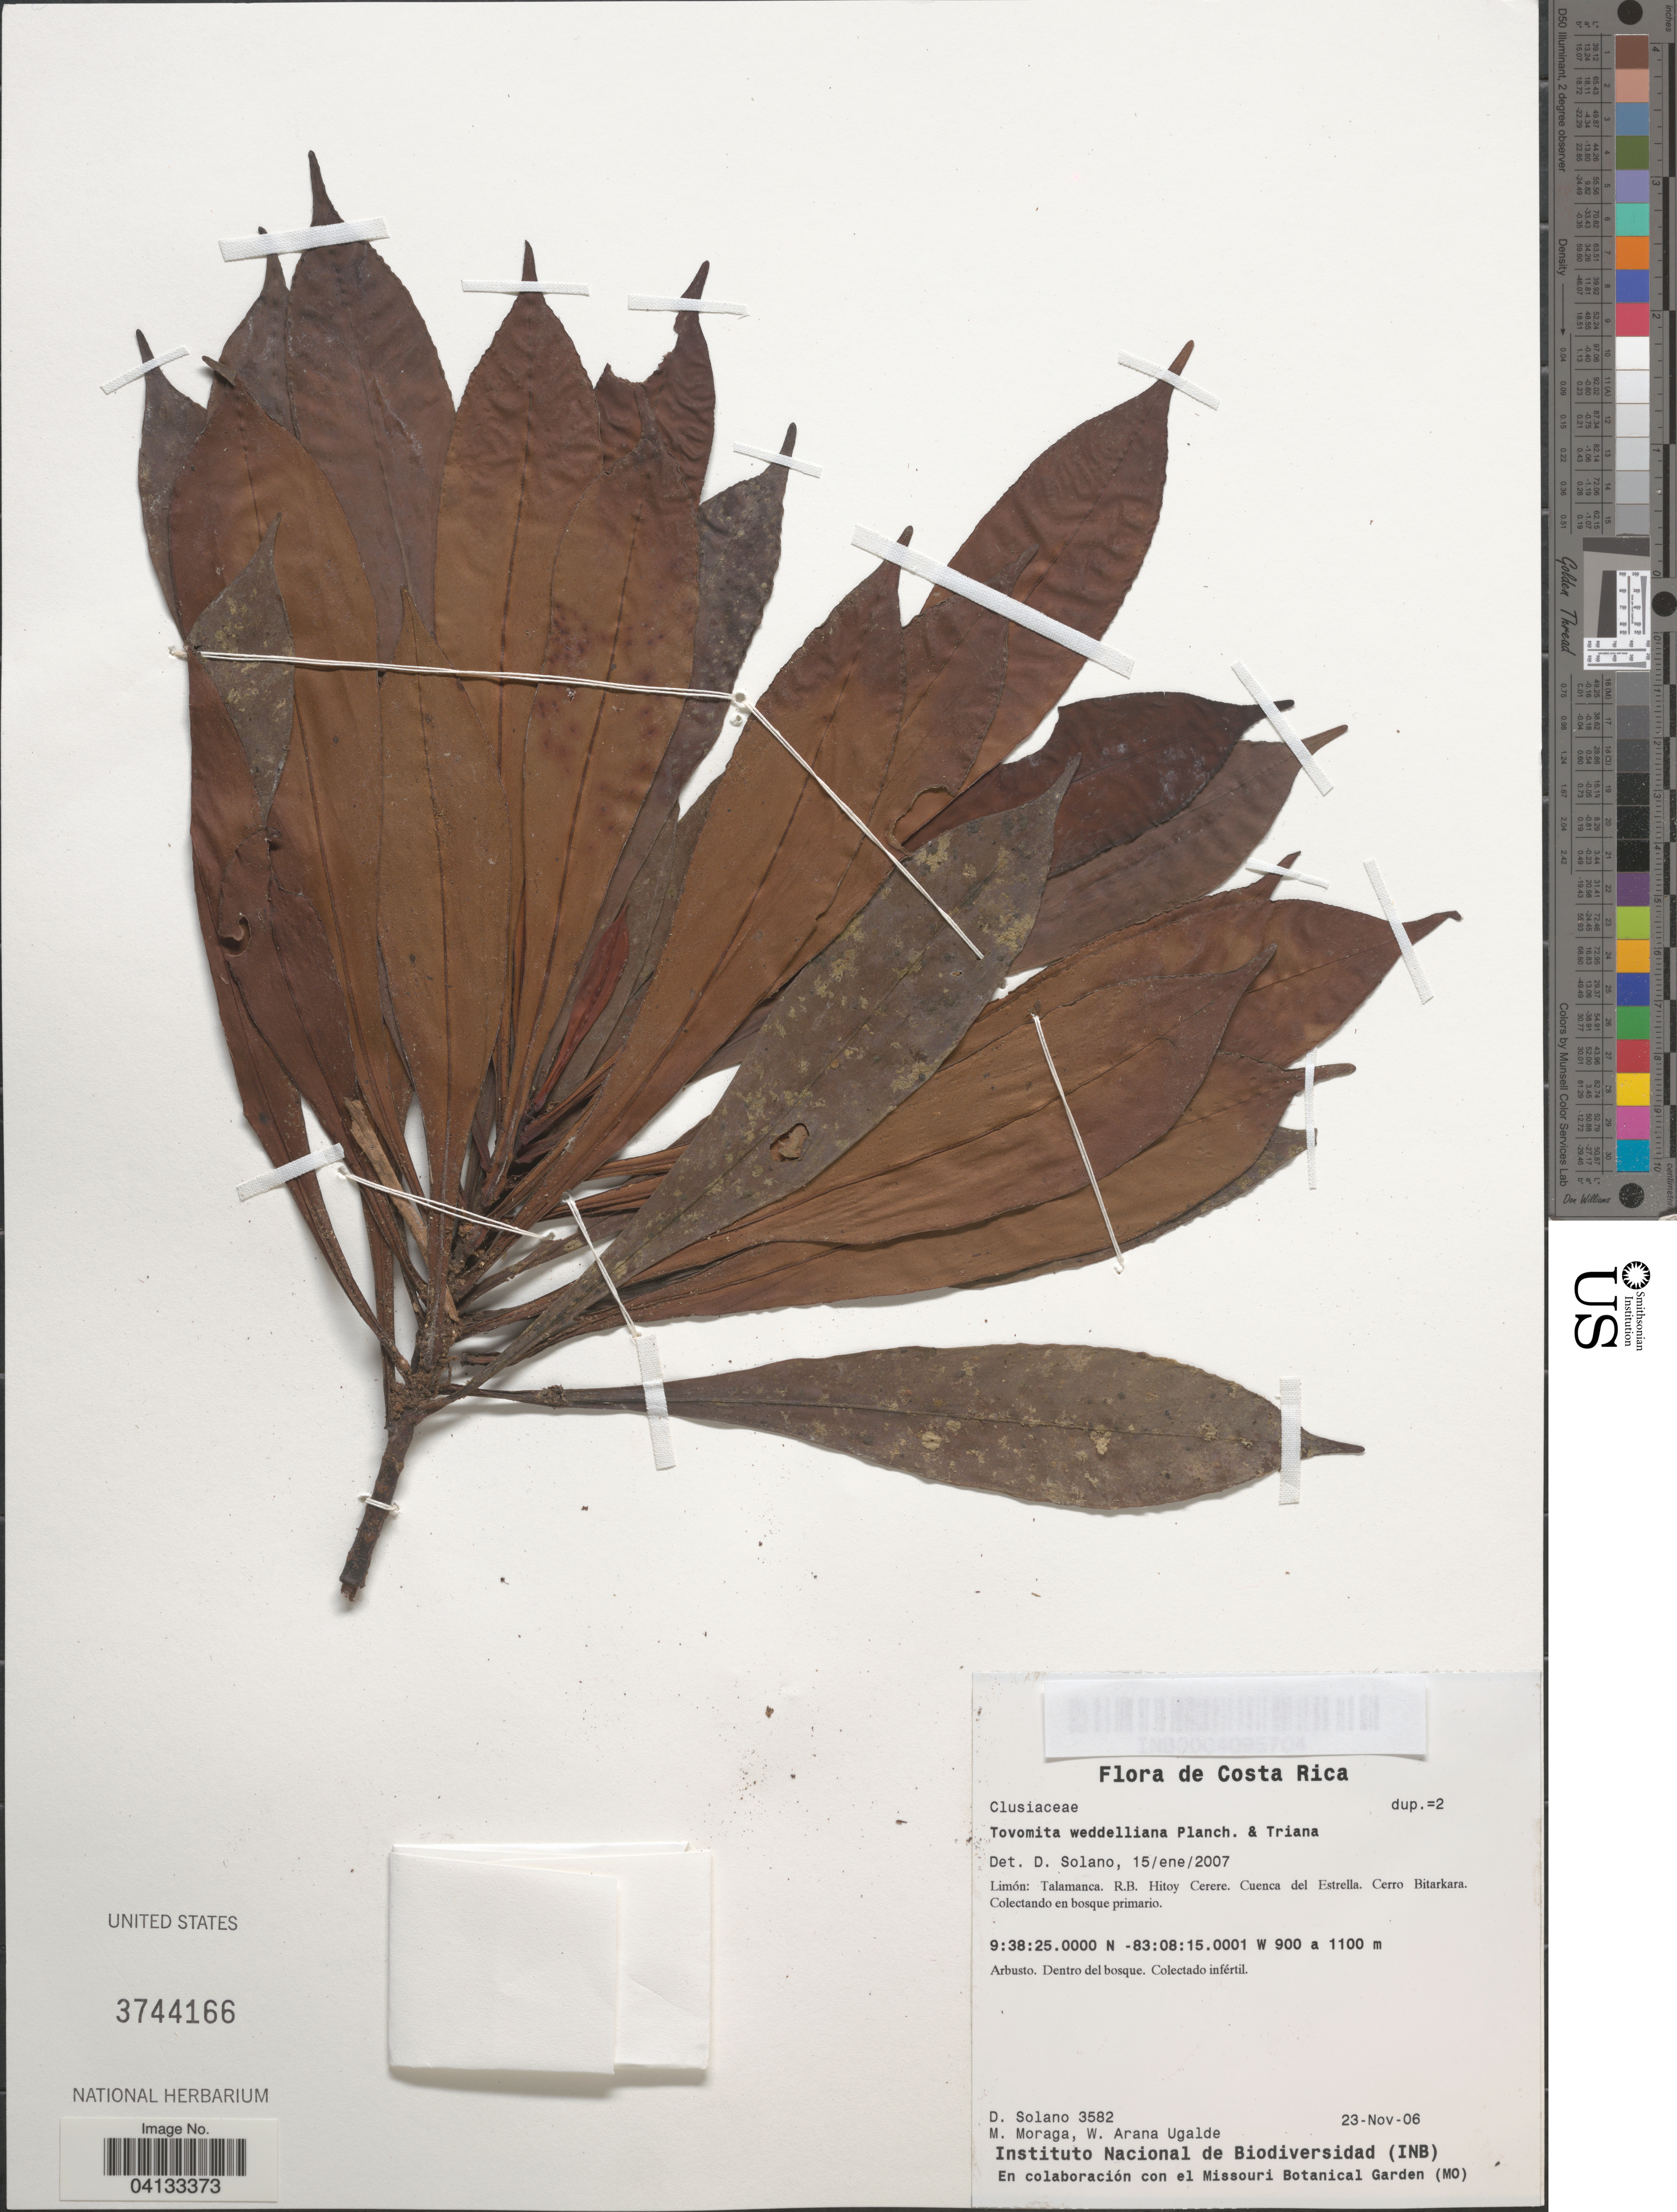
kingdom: Plantae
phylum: Tracheophyta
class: Magnoliopsida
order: Malpighiales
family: Clusiaceae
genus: Arawakia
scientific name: Arawakia weddelliana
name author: (Planch. & Triana) L. Marinho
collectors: D. Solano, M. Moraga & W. Arana Ugalde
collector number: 3582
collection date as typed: Transcribed d/m/y: 23/11/6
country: Costa Rica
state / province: Limón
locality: Talamanca. R.B. Hitoy Cerere. Cuenca del Estrella. Cerro Bitarkara.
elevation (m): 900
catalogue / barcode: US 3744166